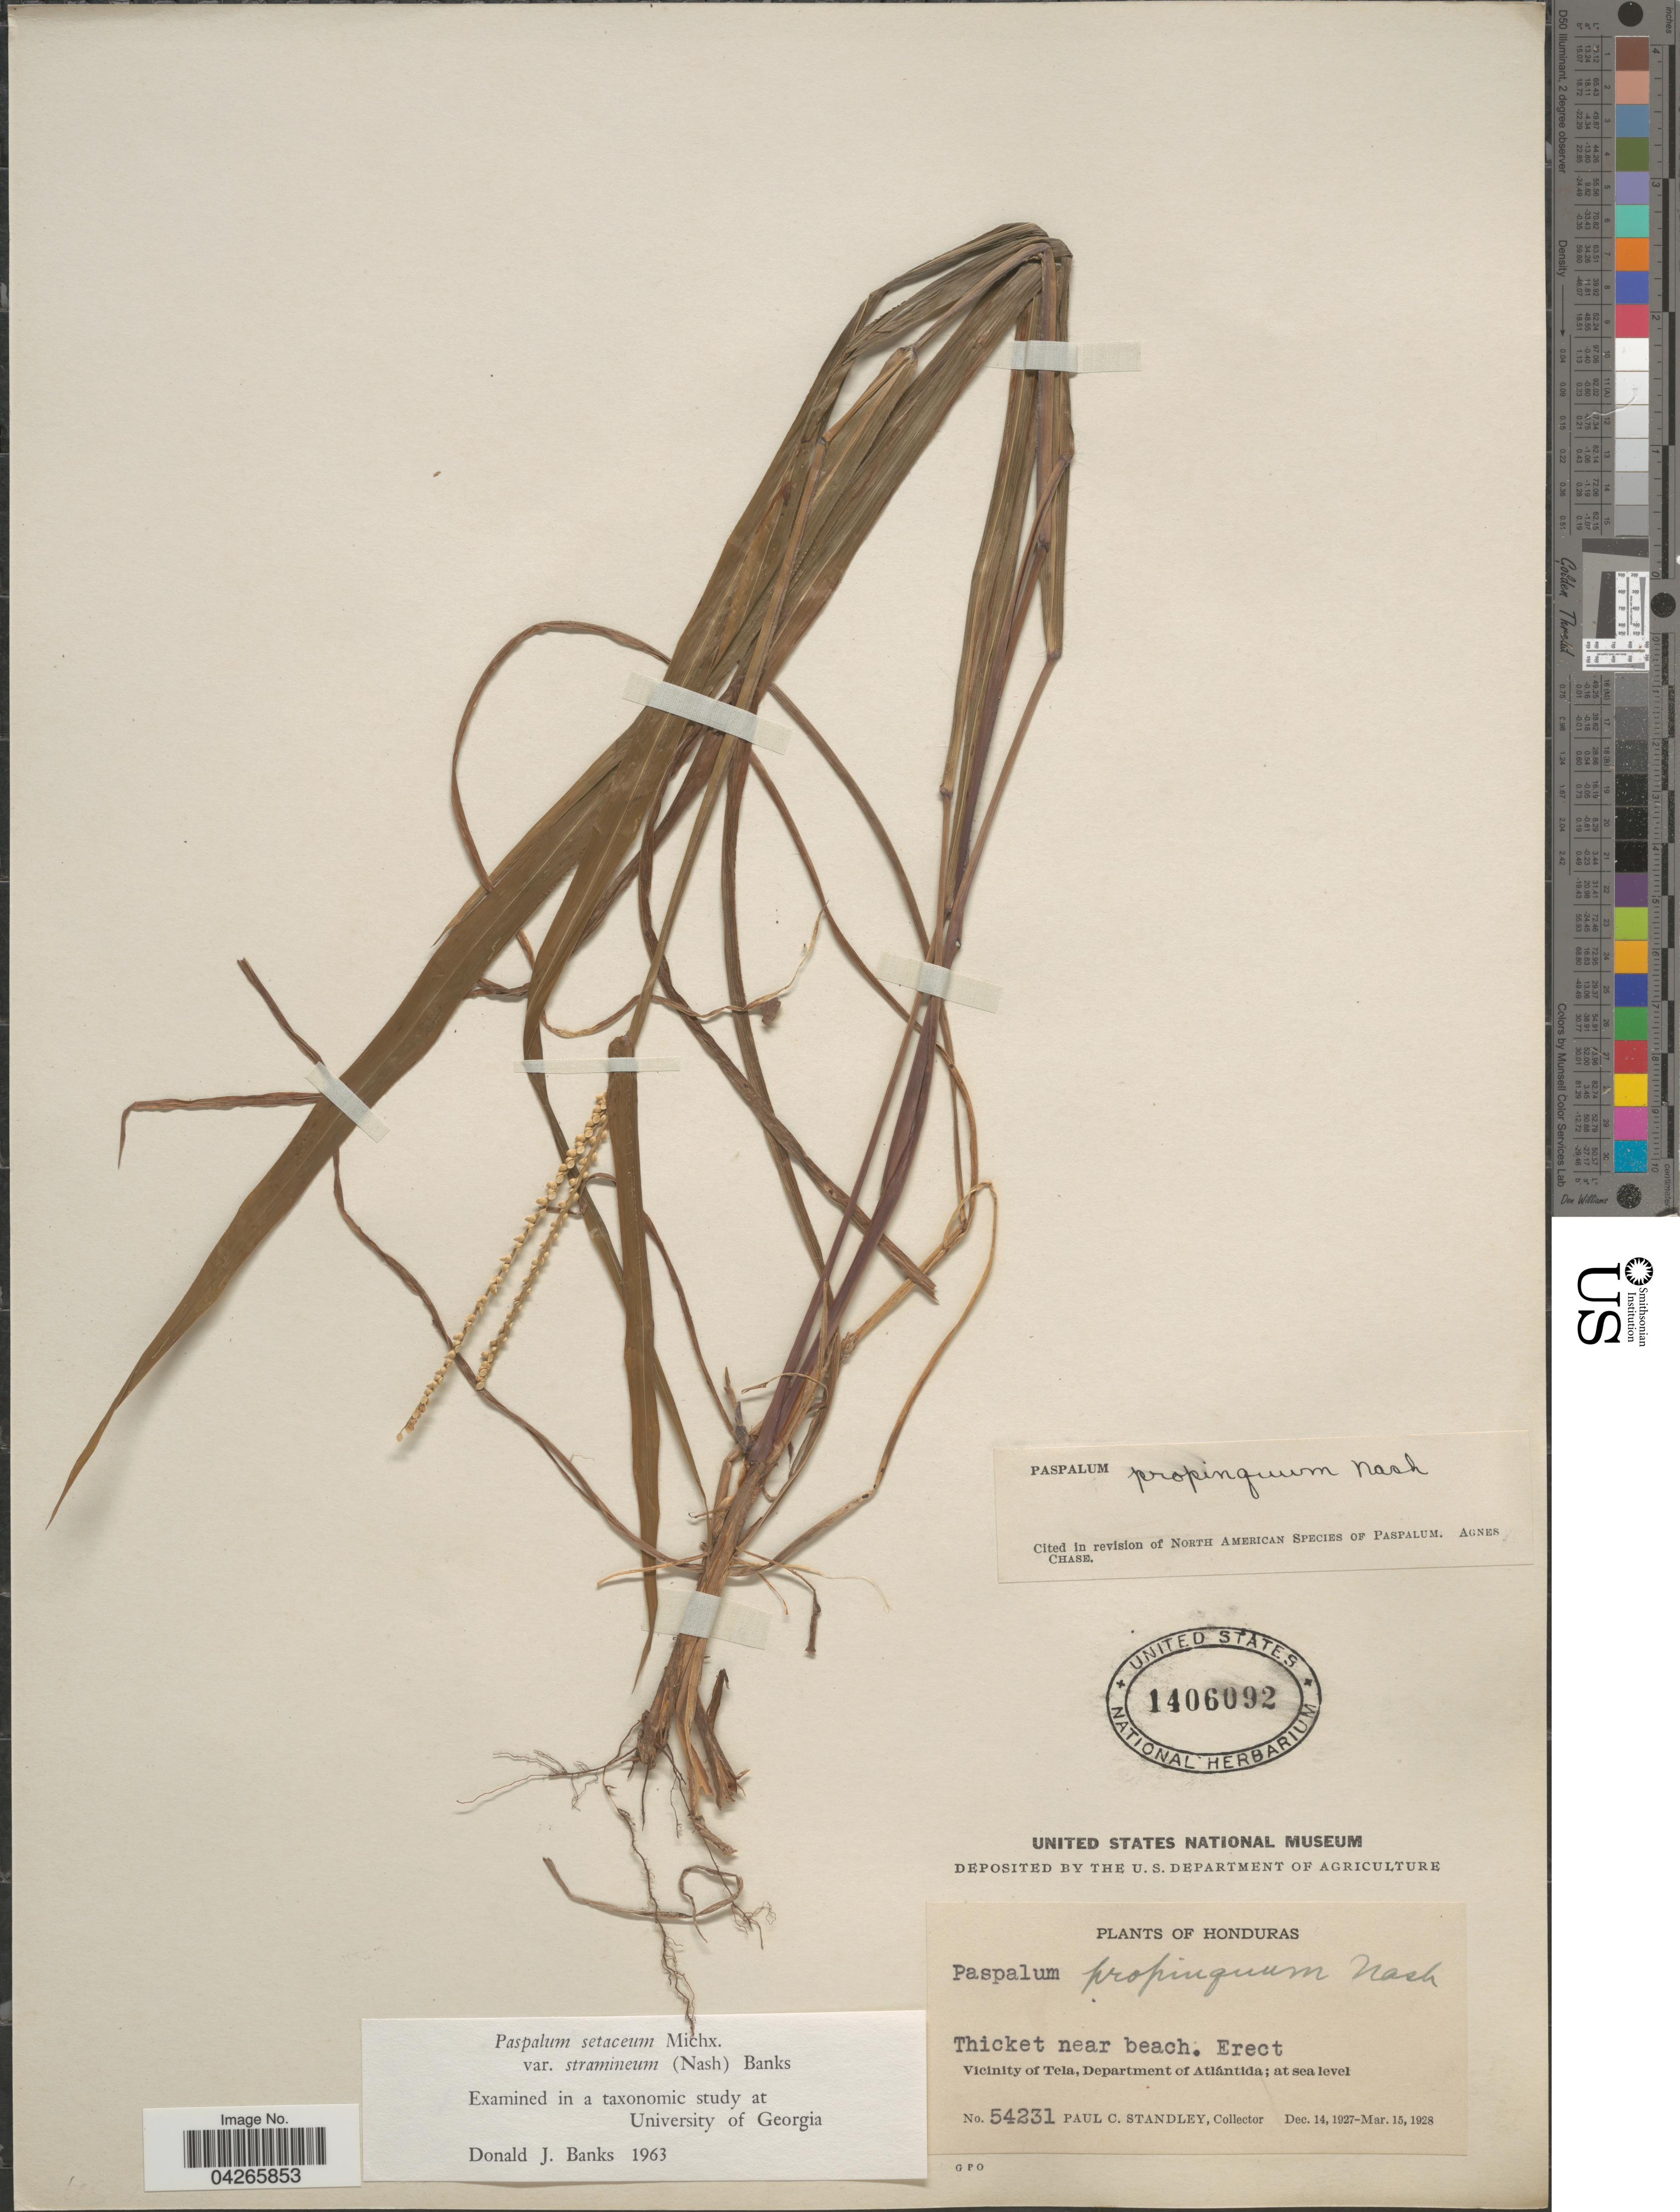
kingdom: Plantae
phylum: Tracheophyta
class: Liliopsida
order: Poales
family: Poaceae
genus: Paspalum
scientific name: Paspalum setaceum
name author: Michx.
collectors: P. C. Standley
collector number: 54231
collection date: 1927-12-14/1928-03-15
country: Honduras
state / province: Atlantida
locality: Vicinity of Tela, Department of Atlántida.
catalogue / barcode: US 1406092